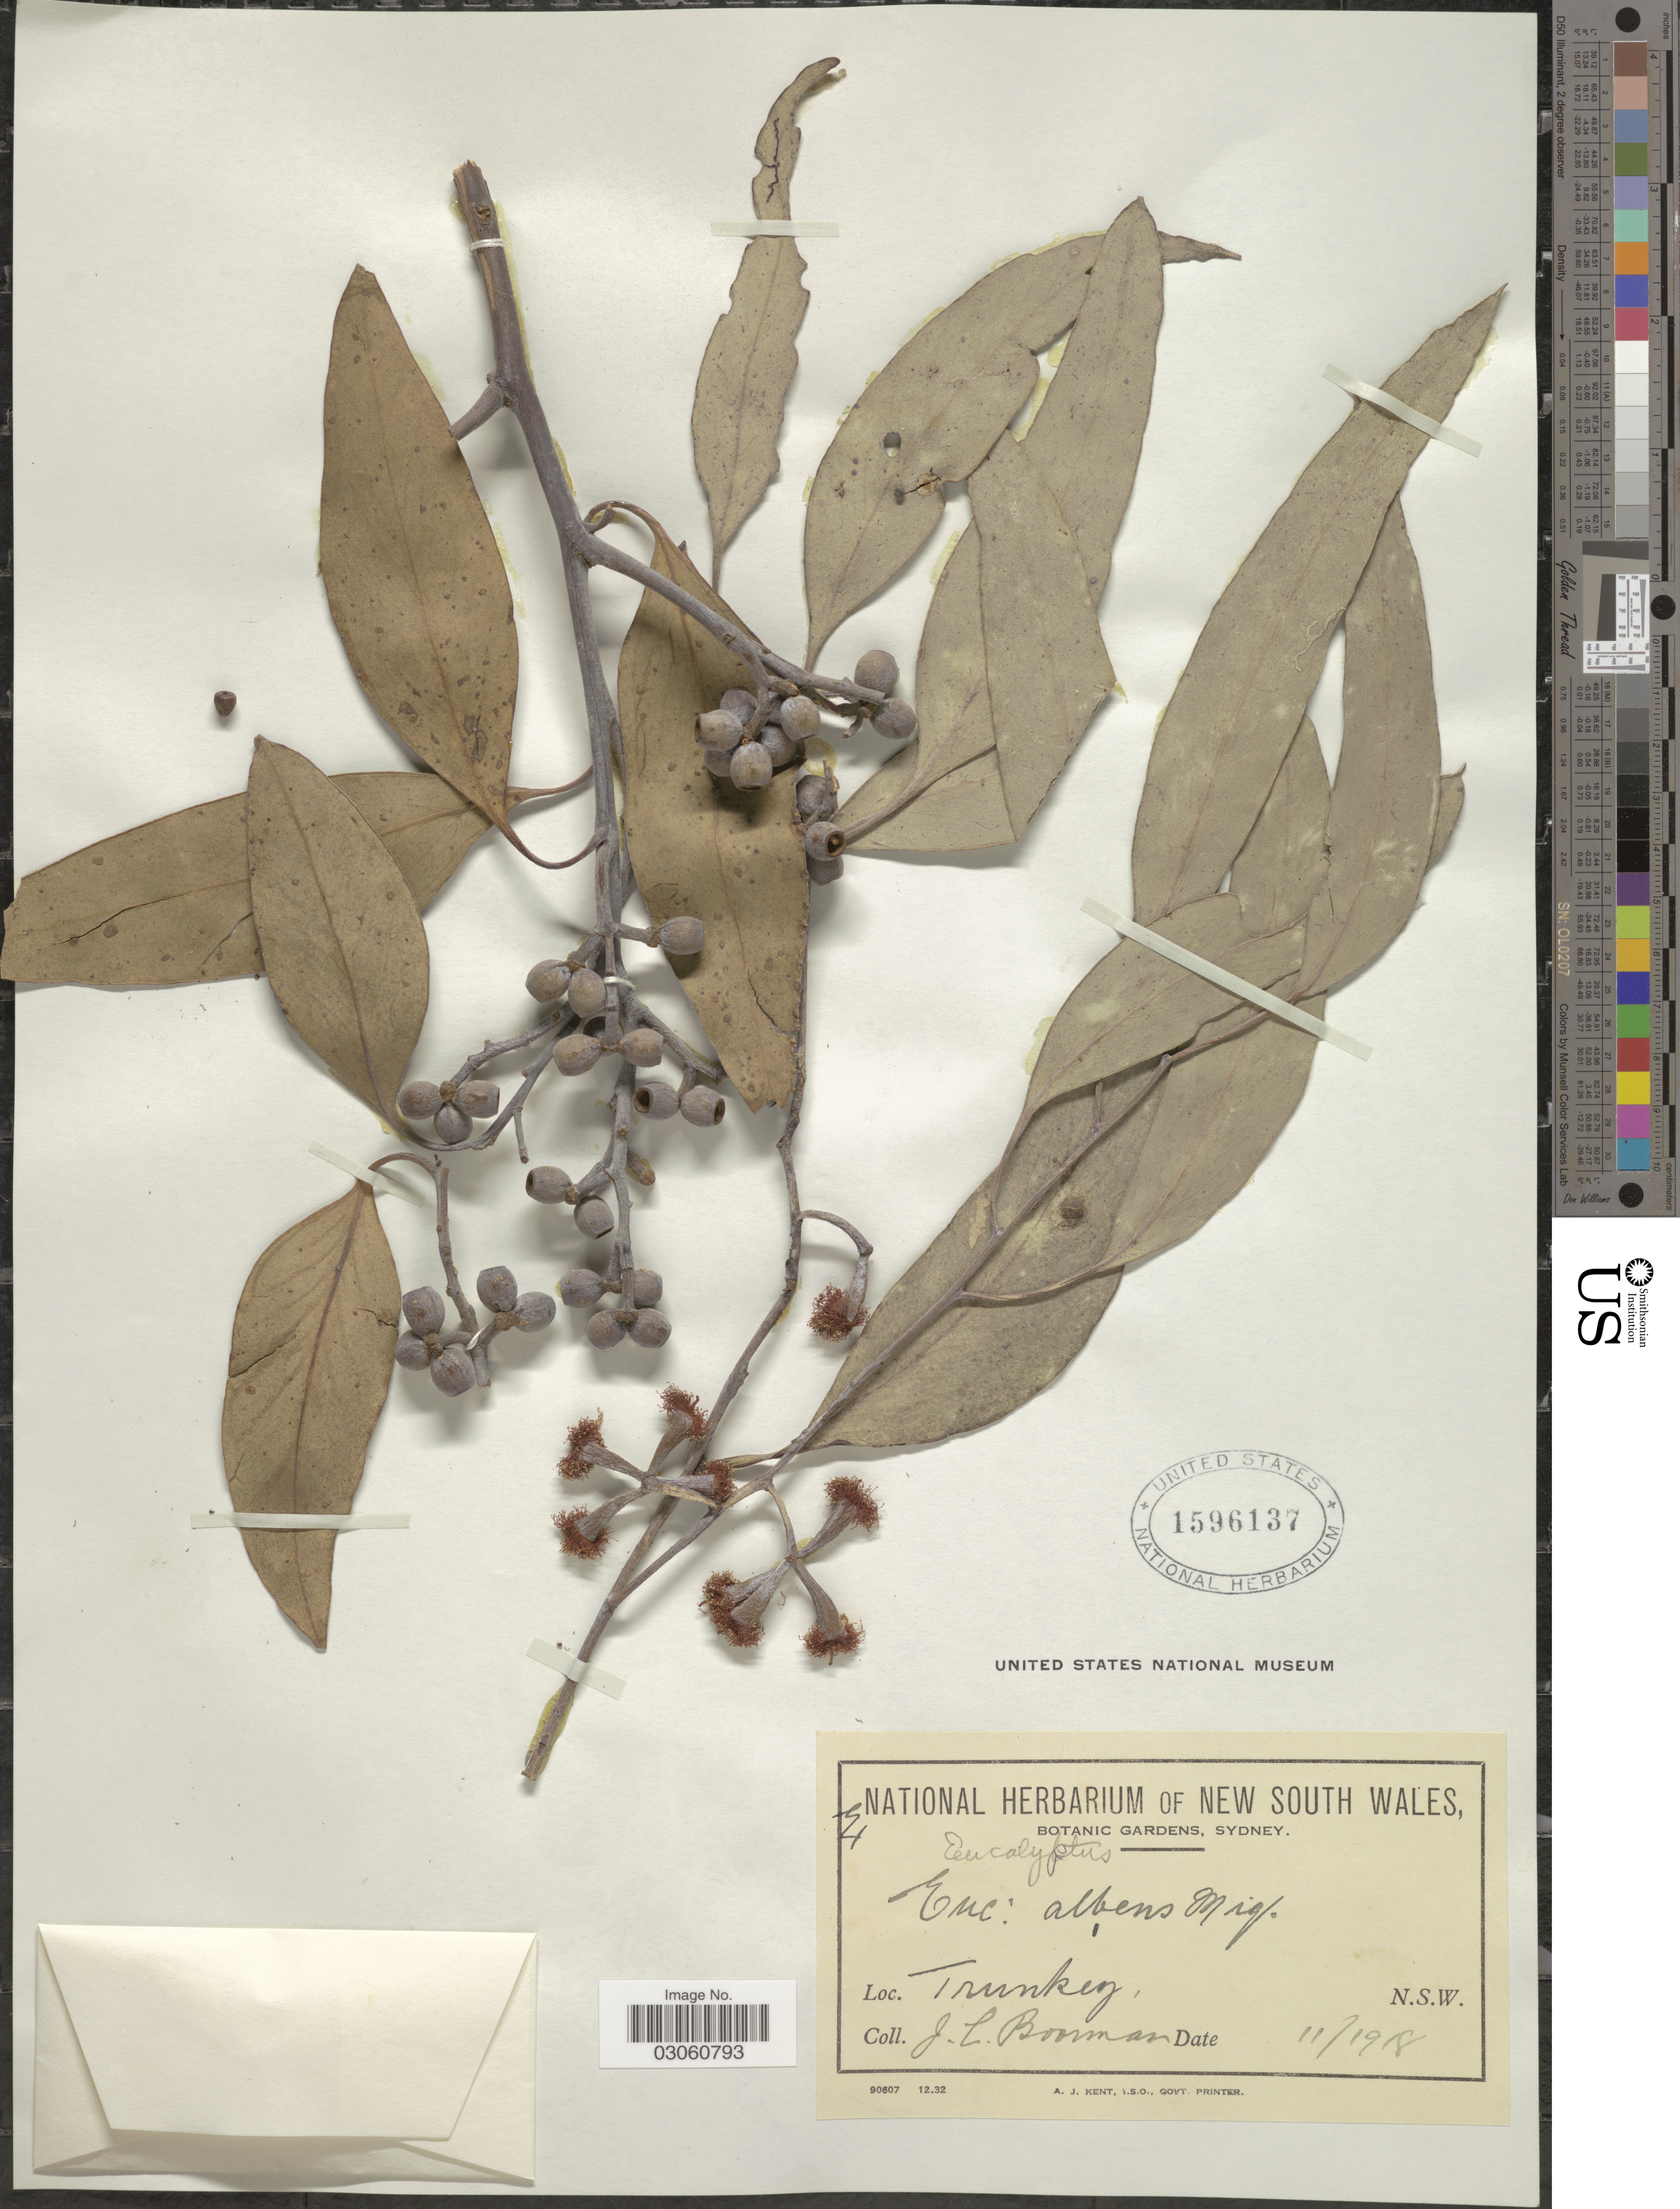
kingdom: Plantae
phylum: Tracheophyta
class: Magnoliopsida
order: Myrtales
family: Myrtaceae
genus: Eucalyptus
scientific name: Eucalyptus albens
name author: Benth.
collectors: J. Boorman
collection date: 1918-11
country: Australia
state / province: New South Wales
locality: Trunkey.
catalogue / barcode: US 1596137